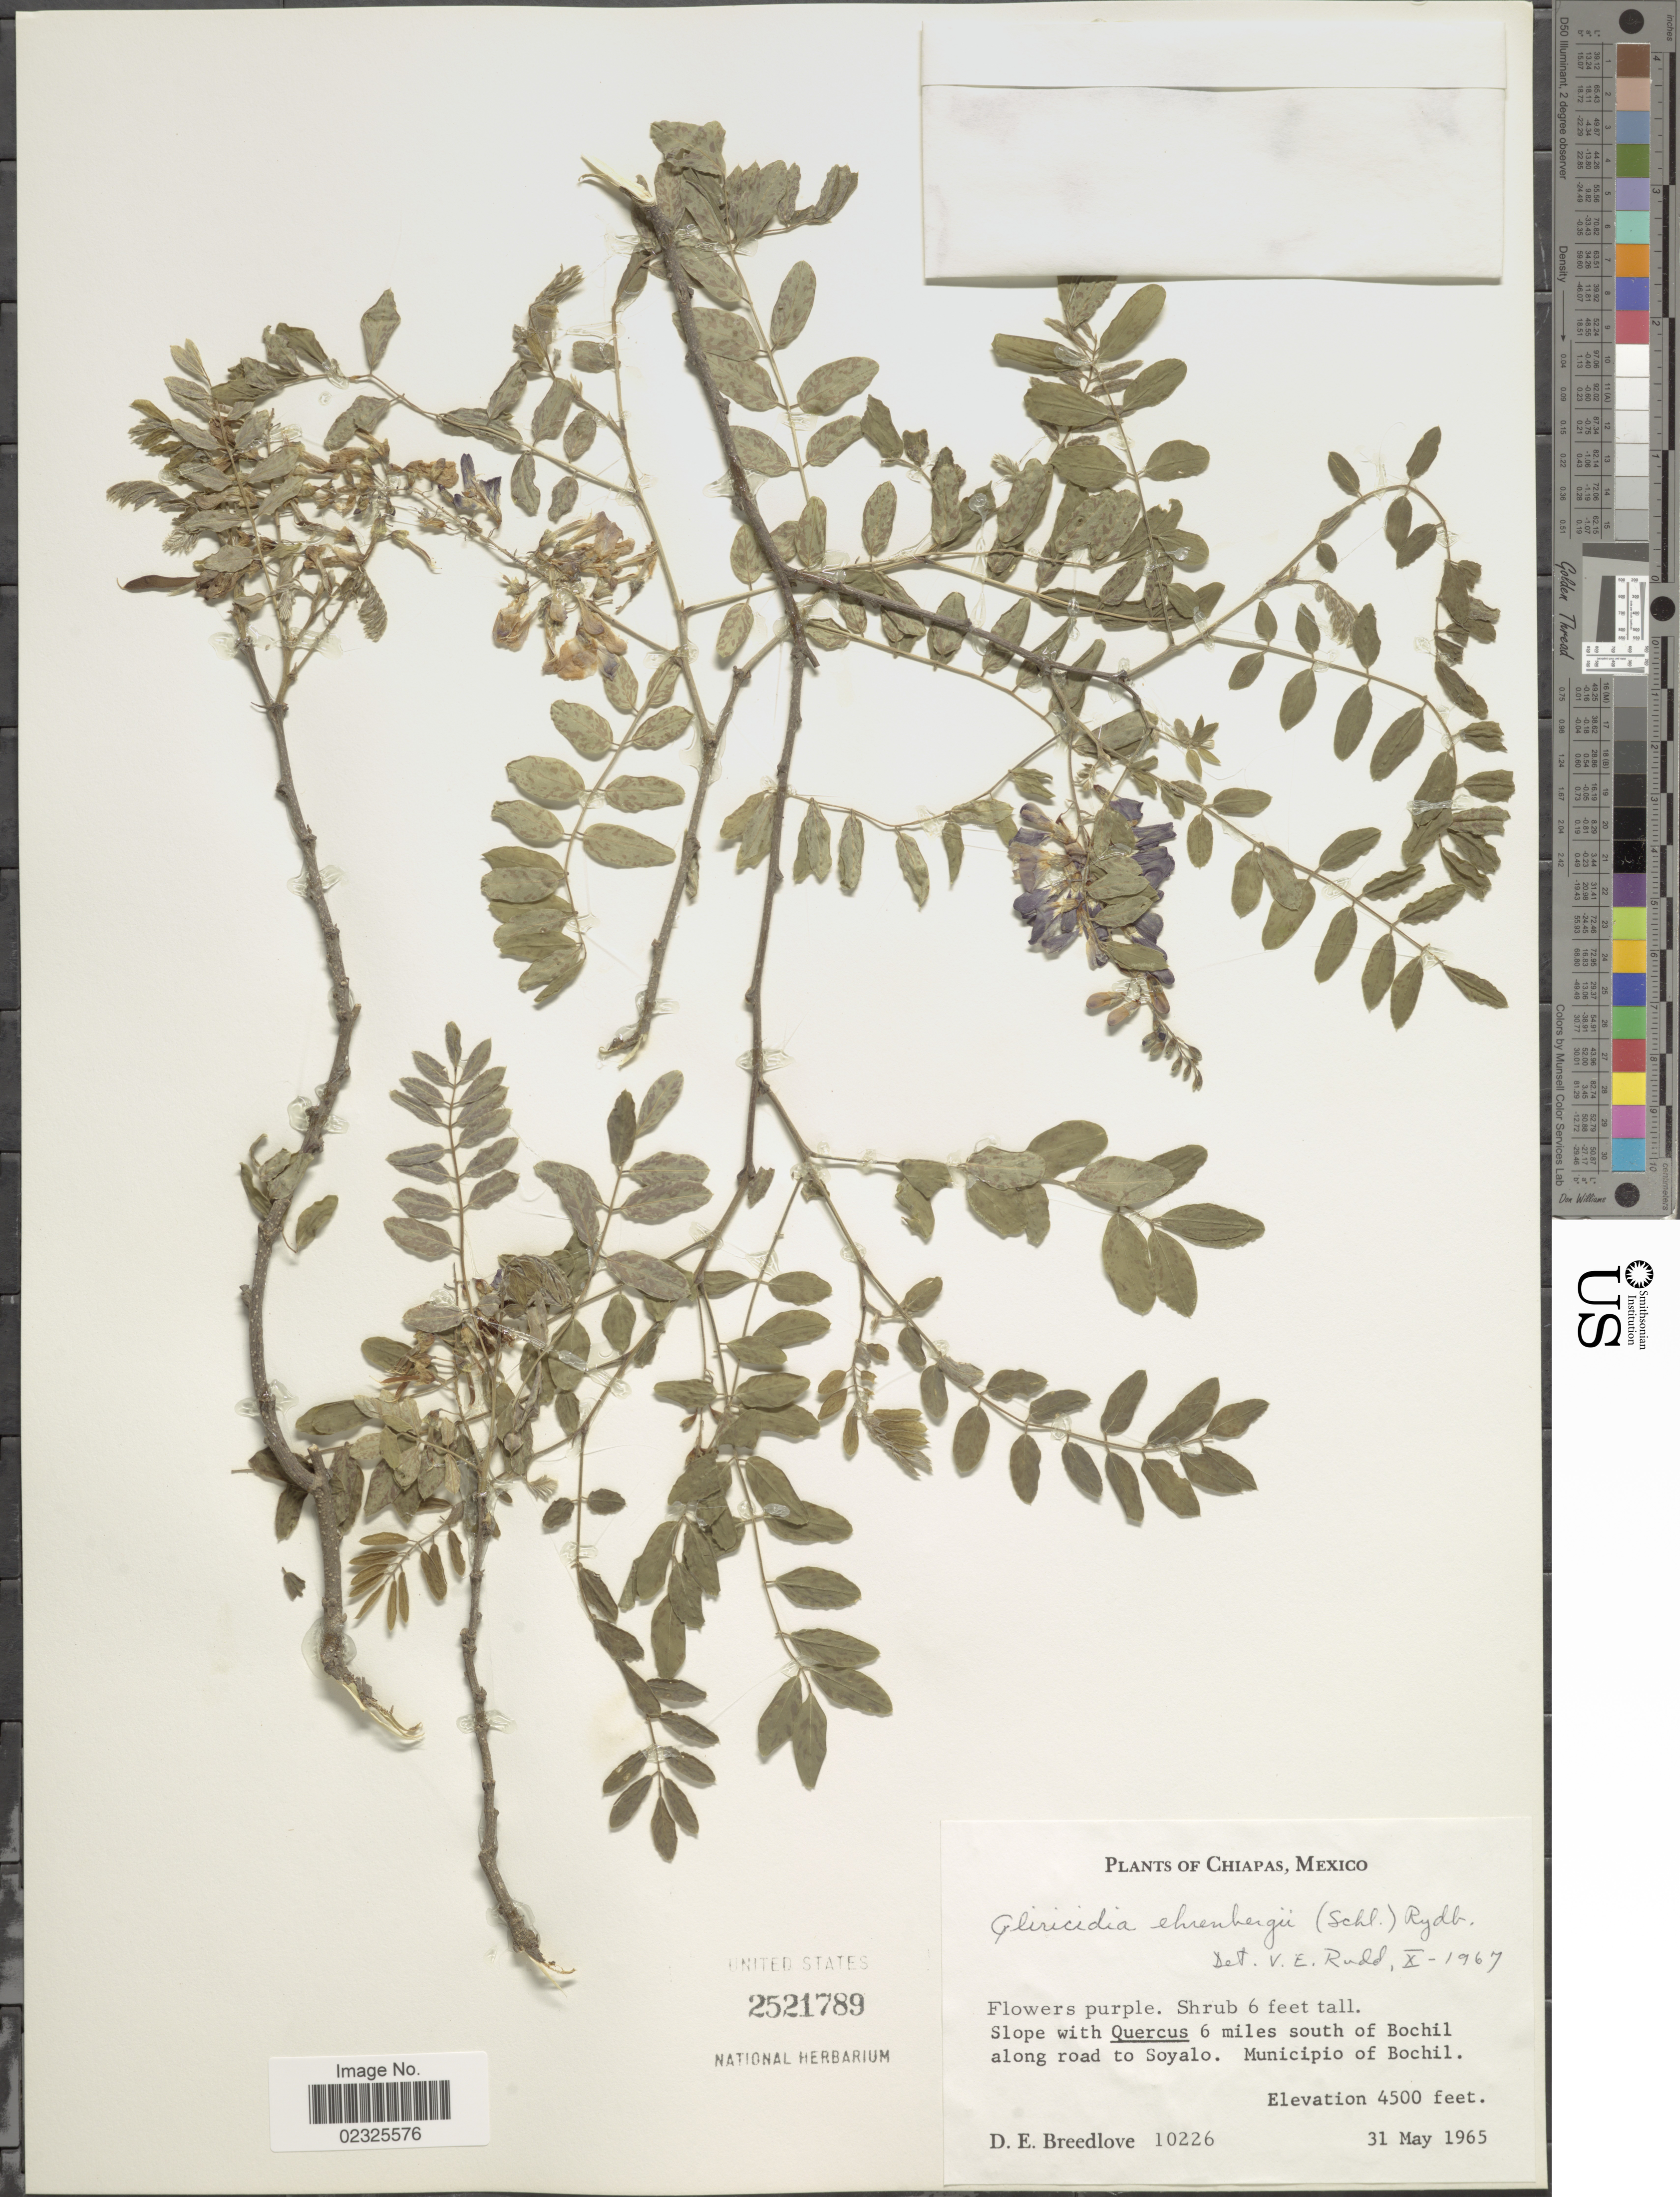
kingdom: Plantae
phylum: Tracheophyta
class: Magnoliopsida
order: Fabales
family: Fabaceae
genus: Gliricidia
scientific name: Gliricidia ehrenbergii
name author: (Schltdl.) Rydb.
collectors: D. E. Breedlove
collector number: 10226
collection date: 1965-05-31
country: Mexico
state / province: Chiapas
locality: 6 miles south of Bochil along road to Soyalo, Municipio of Bochil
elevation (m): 1372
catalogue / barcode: US 2521789